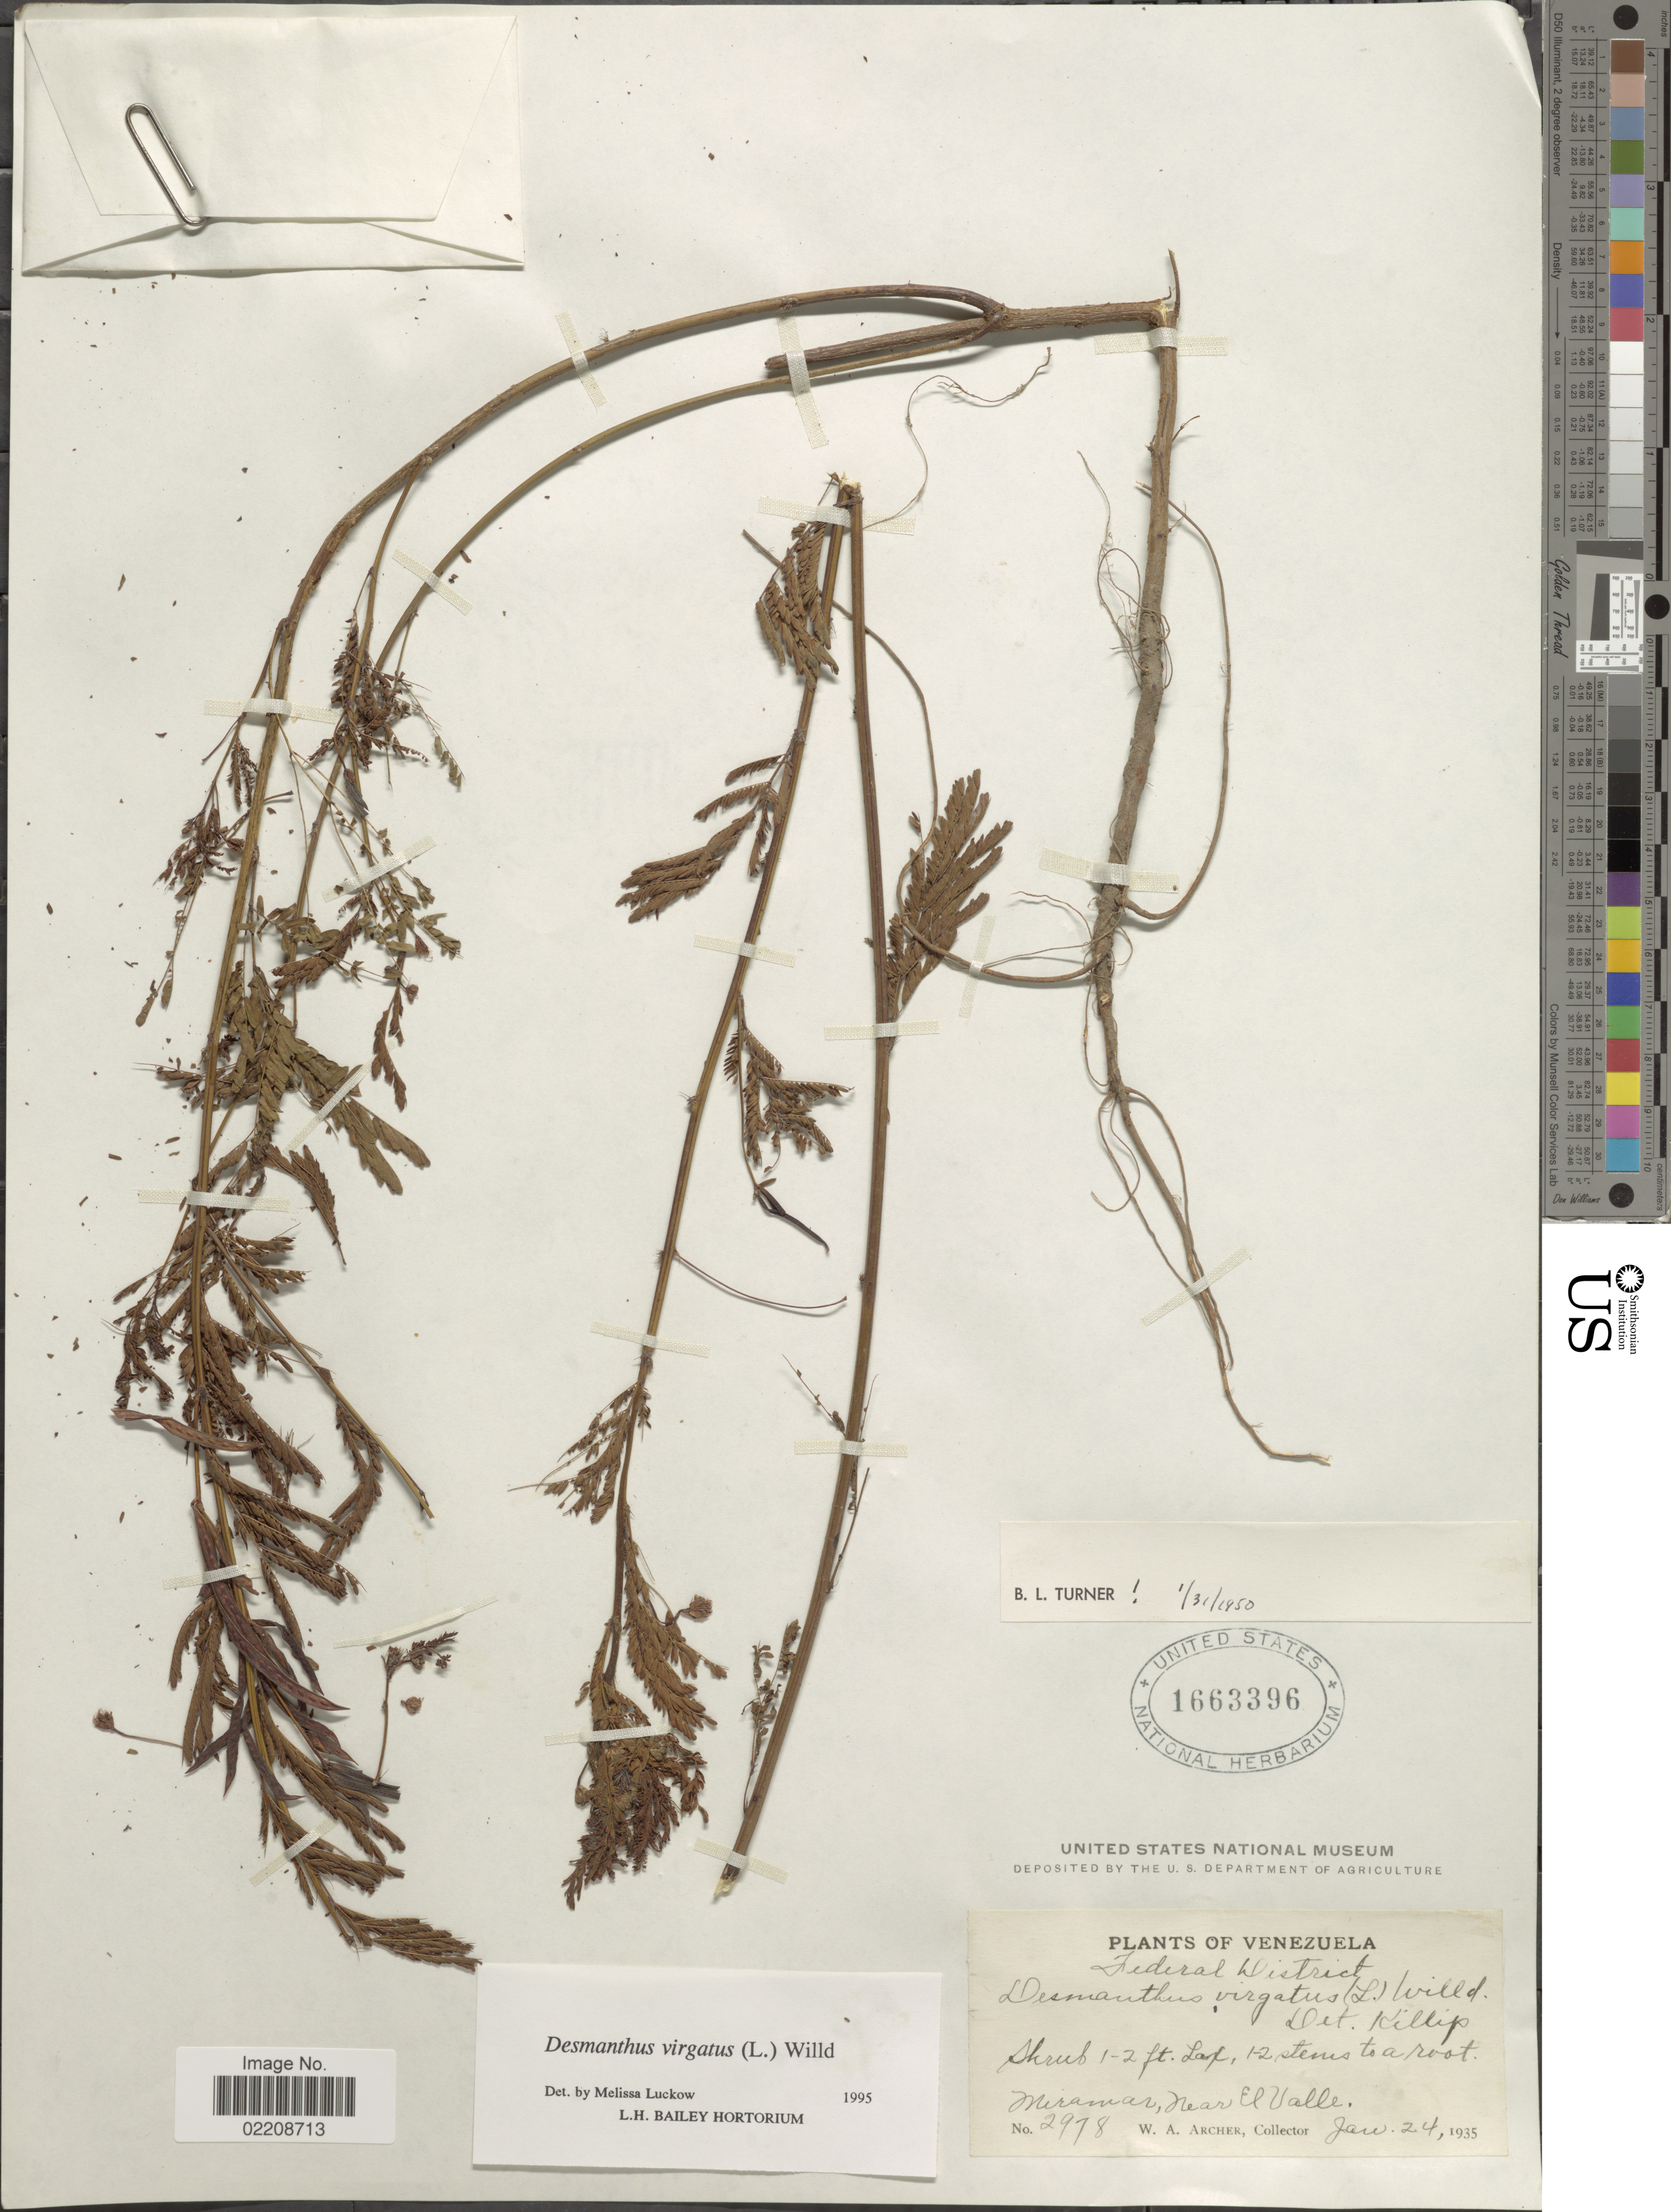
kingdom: Plantae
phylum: Tracheophyta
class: Magnoliopsida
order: Fabales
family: Fabaceae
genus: Desmanthus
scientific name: Desmanthus virgatus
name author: (L.) Willd.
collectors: W. A. Archer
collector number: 2978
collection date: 1935-01-24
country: Venezuela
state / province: Distrito Federal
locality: Federal District, Miramar, near El Valle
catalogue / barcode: US 1663396